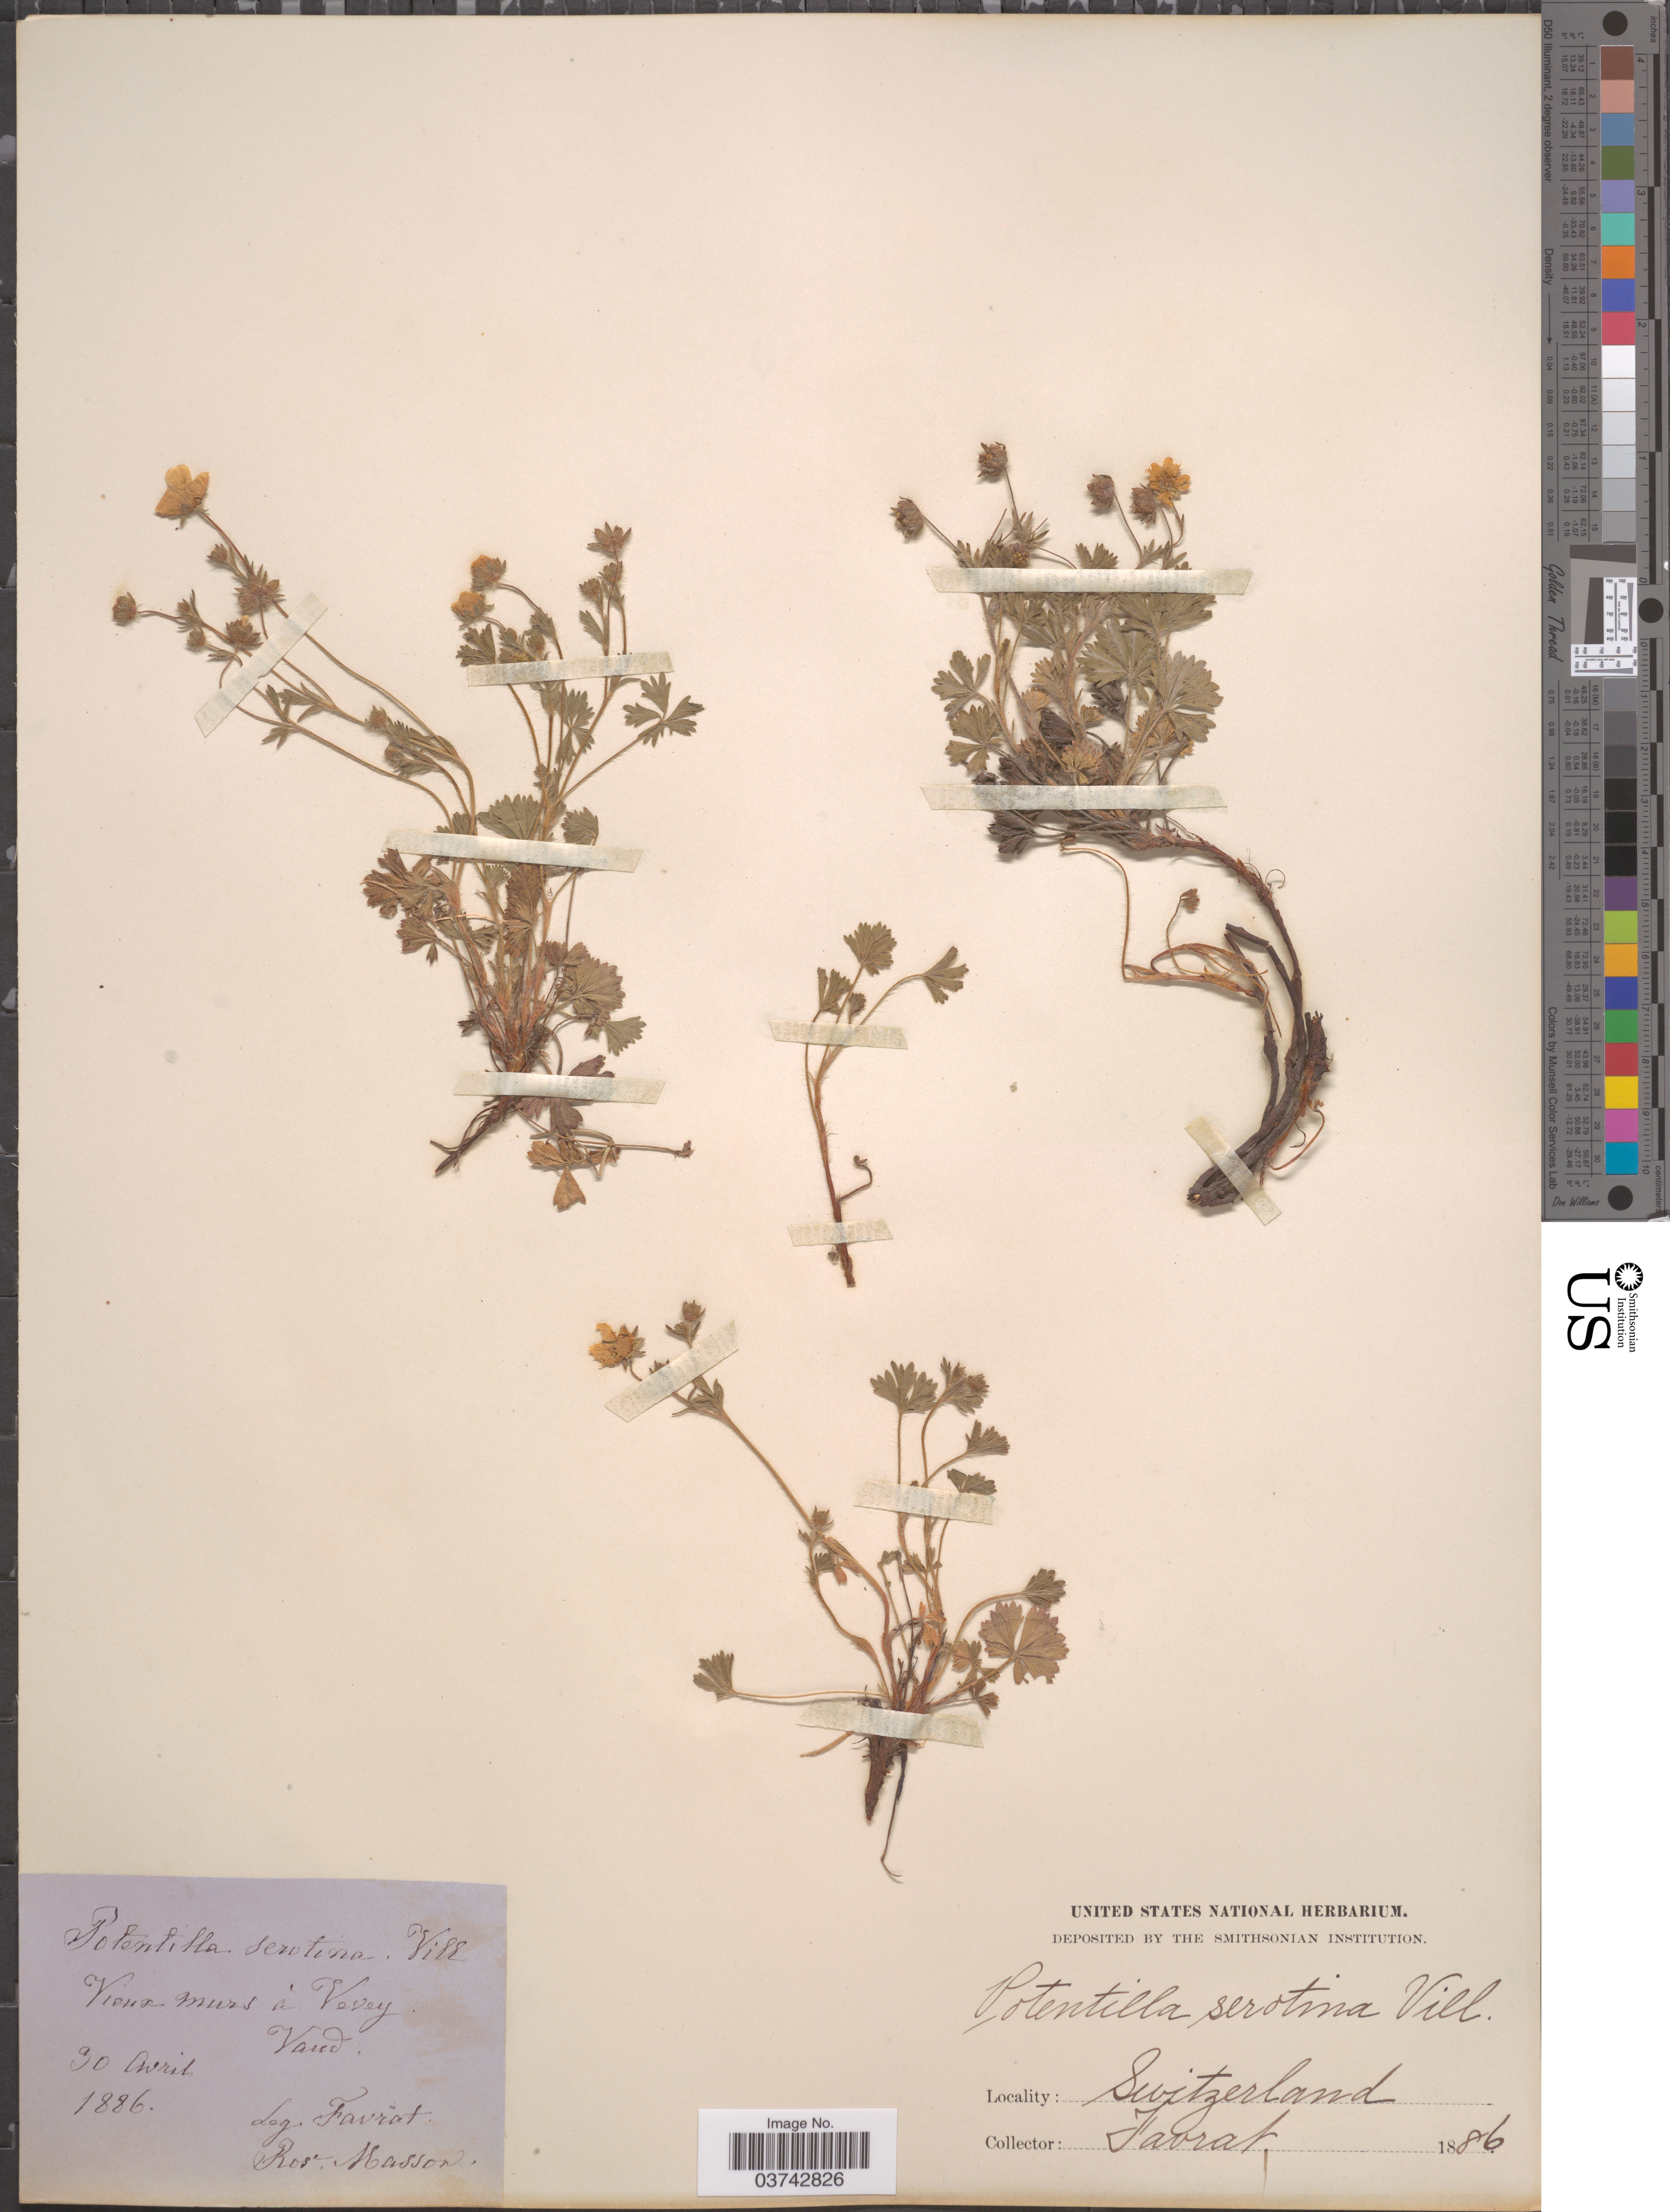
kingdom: Plantae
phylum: Tracheophyta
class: Magnoliopsida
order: Rosales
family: Rosaceae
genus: Potentilla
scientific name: Potentilla serotina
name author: Vill.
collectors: L. Favrat & R. Masson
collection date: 1886-04-30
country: Switzerland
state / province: Vaud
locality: Vieux murs á Vevey. Vaud.